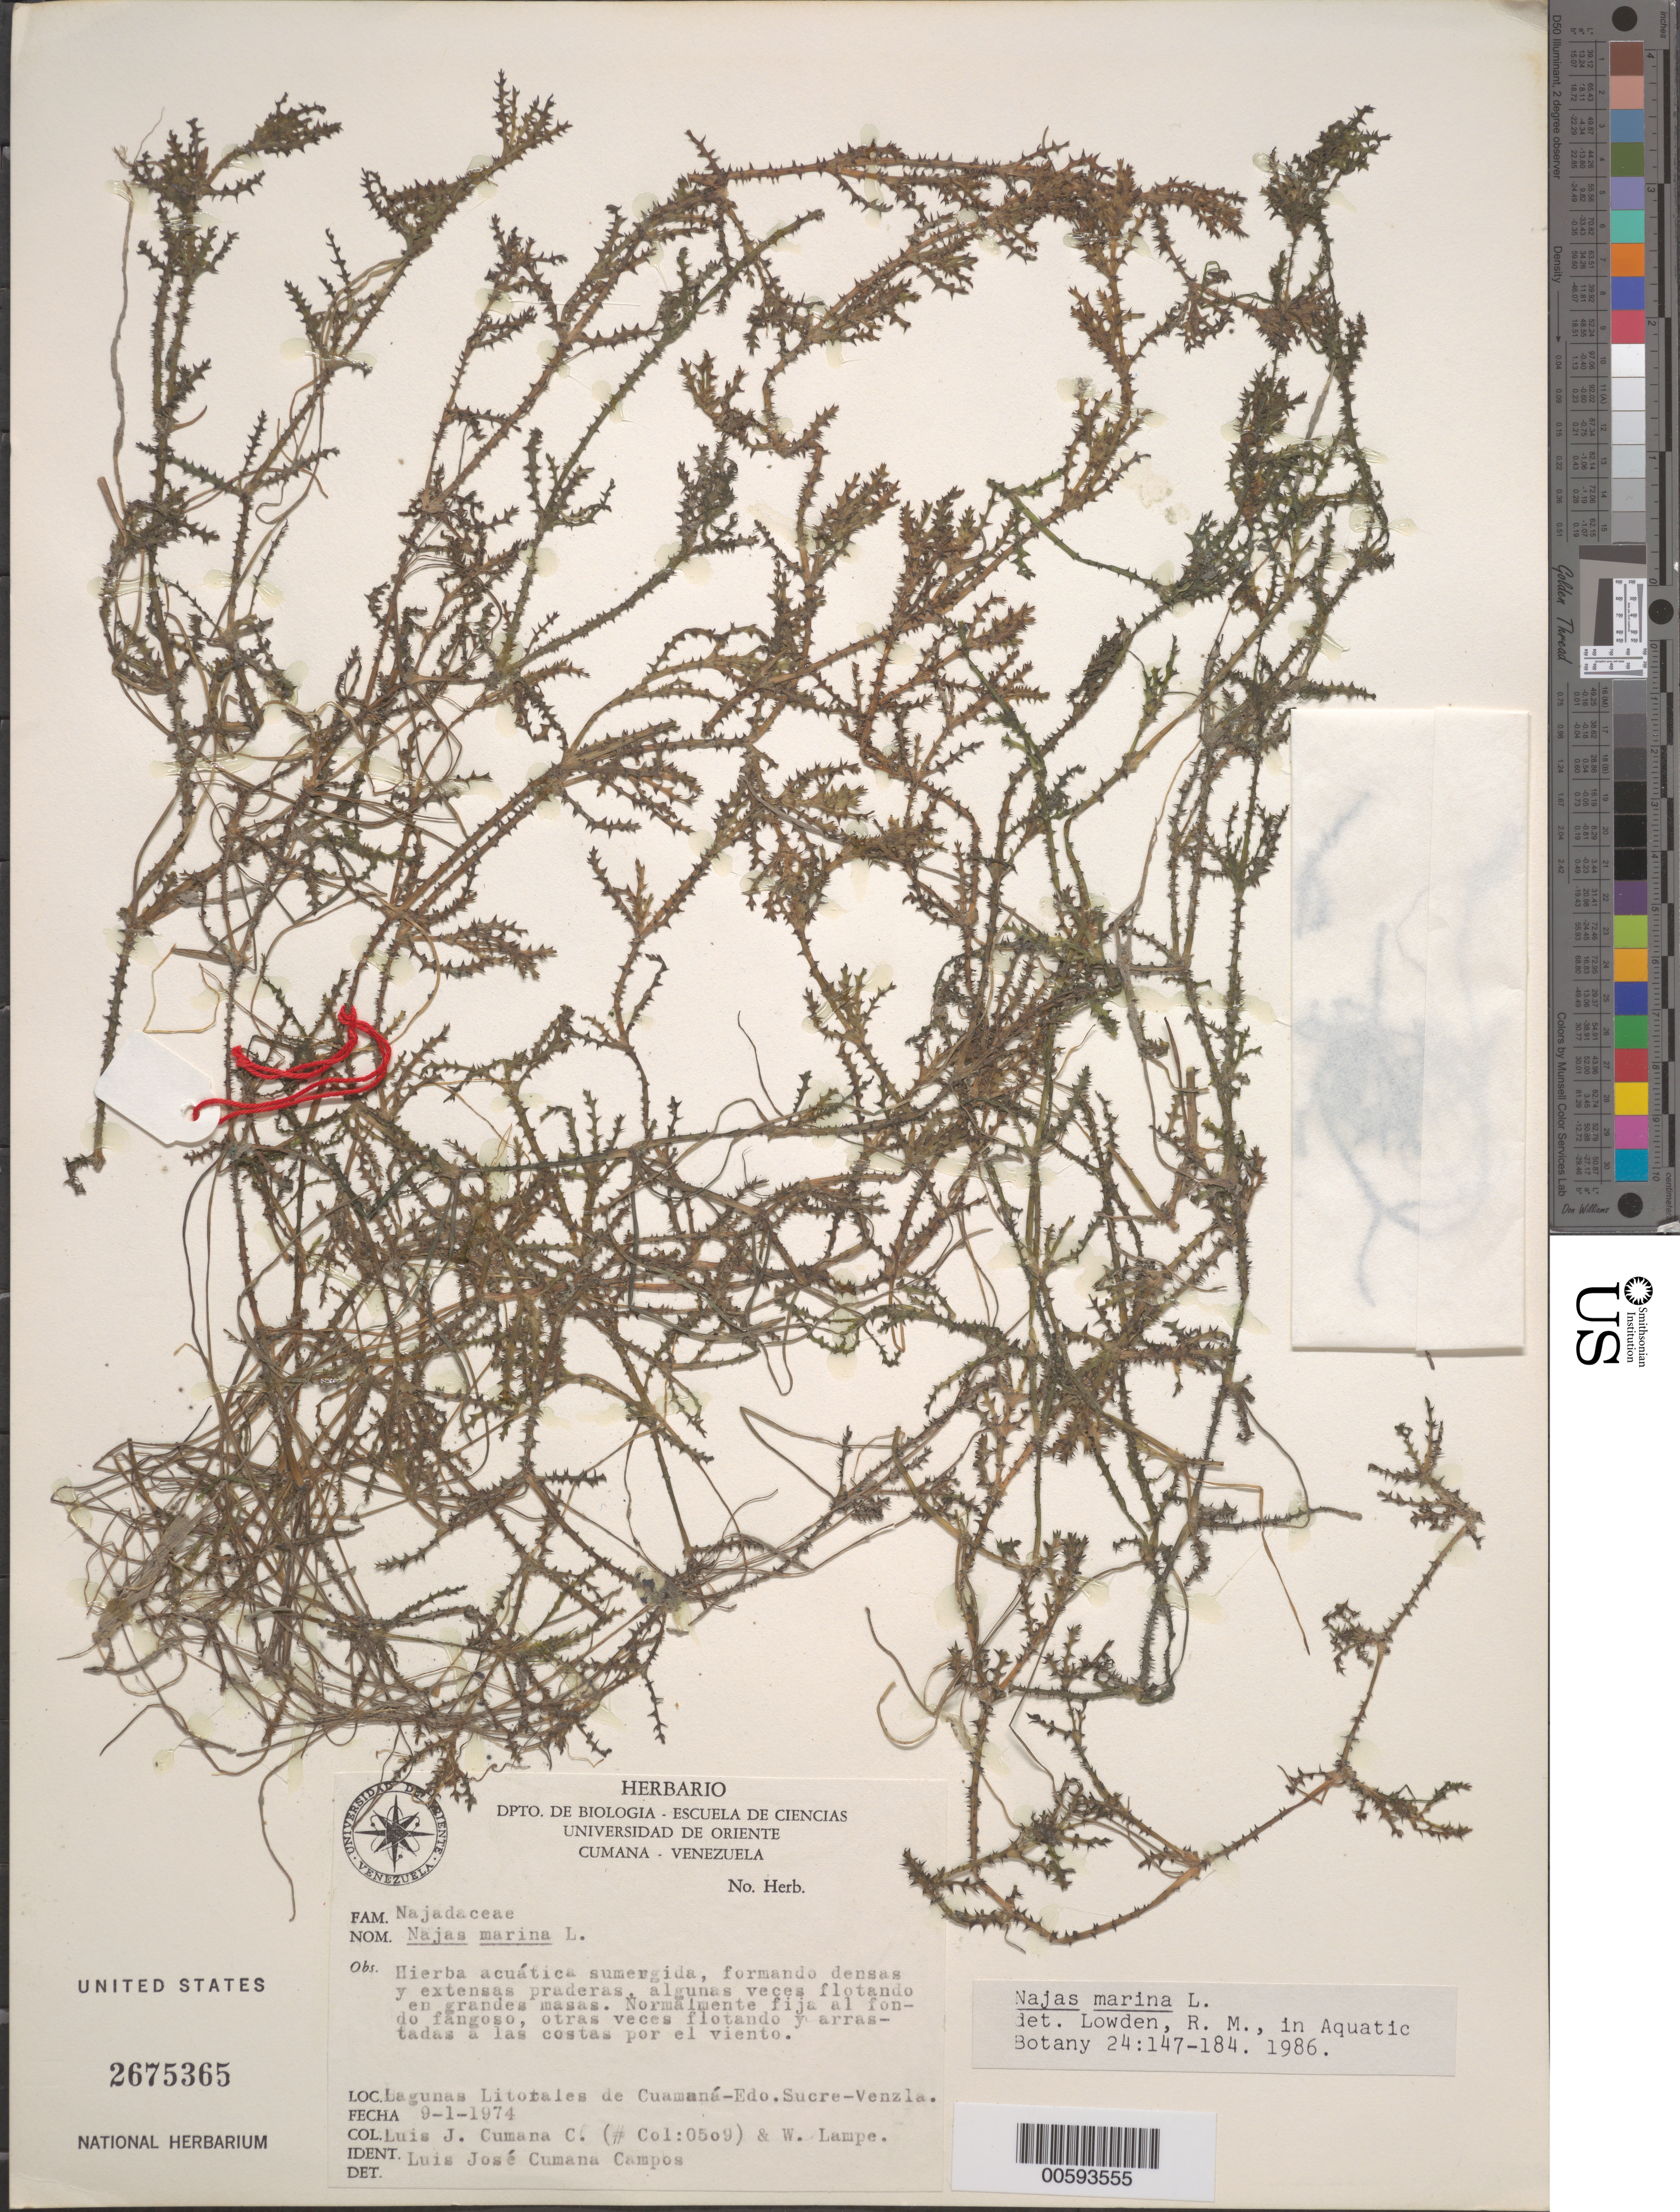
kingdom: Plantae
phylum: Tracheophyta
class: Liliopsida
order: Alismatales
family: Hydrocharitaceae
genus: Najas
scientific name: Najas marina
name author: L.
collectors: L. J. Cumaná C. & W. Lampe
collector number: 569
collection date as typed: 09 Jan 1974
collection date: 1974-01-09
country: Venezuela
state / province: Portuguesa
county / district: Sucre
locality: Cuamana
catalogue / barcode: US 2675365